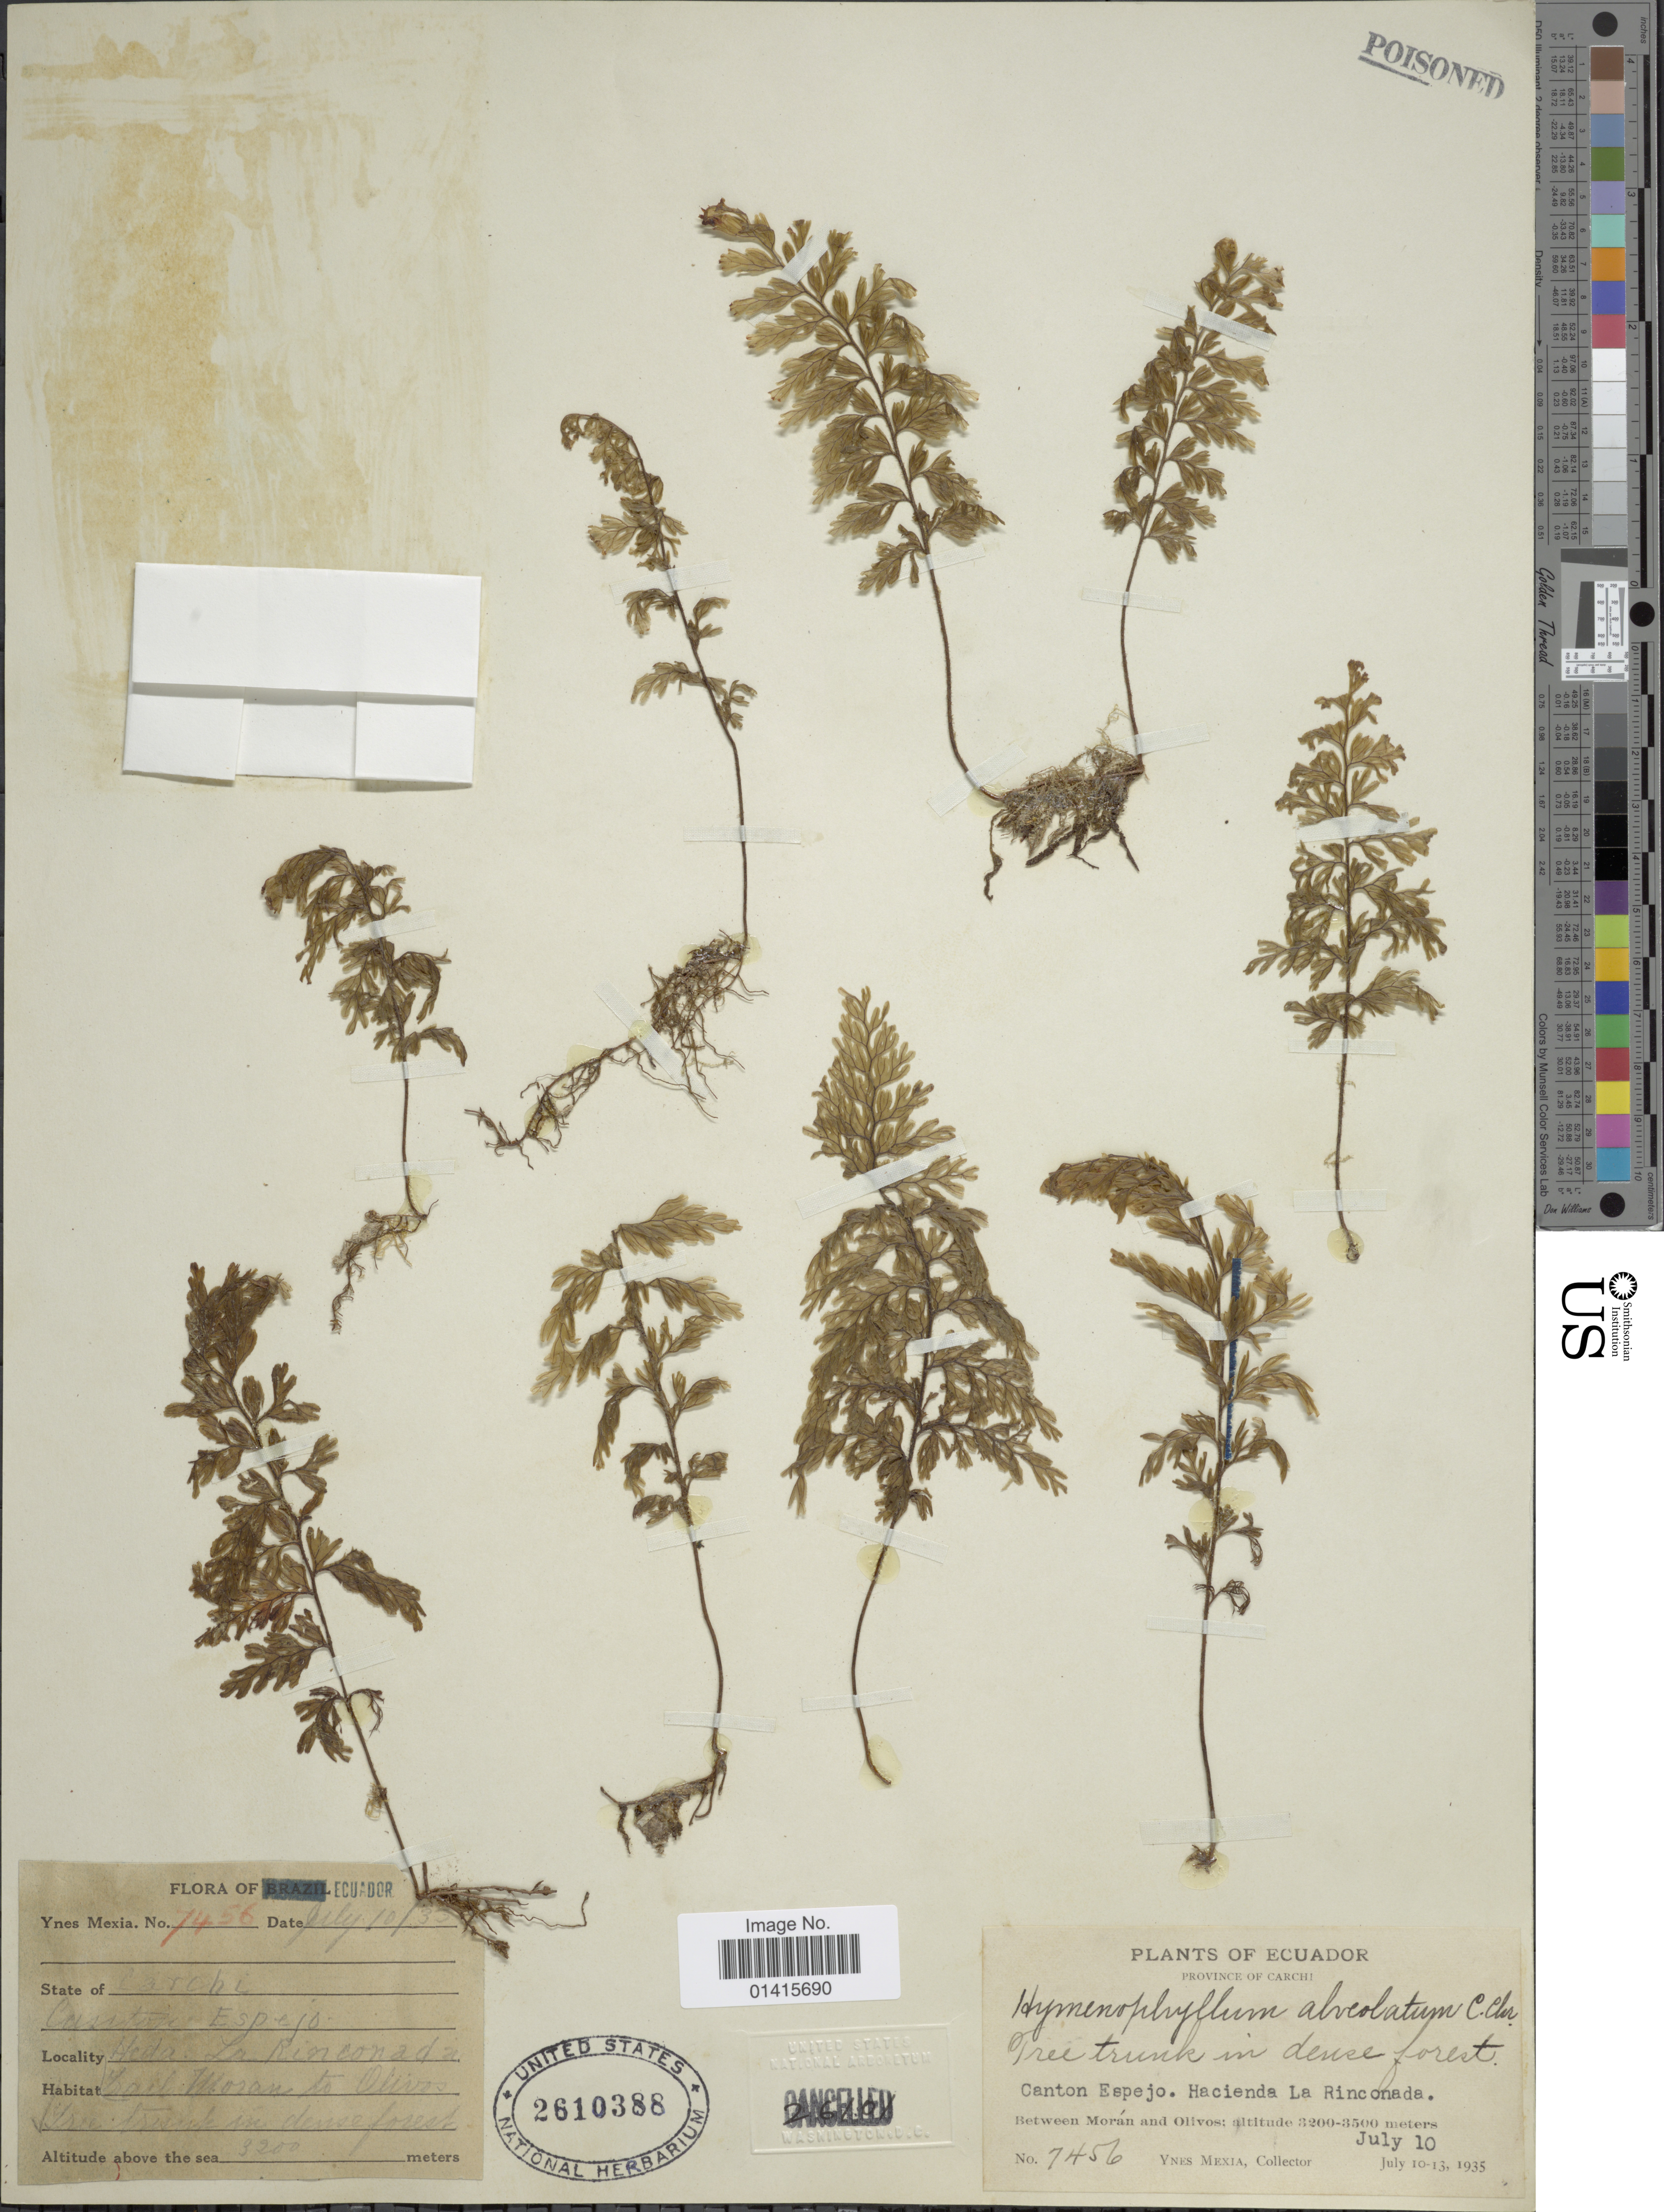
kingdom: Plantae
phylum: Tracheophyta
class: Polypodiopsida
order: Hymenophyllales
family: Hymenophyllaceae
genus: Hymenophyllum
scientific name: Hymenophyllum alveolatum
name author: C. Chr.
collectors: Y. Mexia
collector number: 7456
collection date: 1935-07-10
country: Ecuador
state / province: Carchi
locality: Province of Carchi, Canton Espejo, Hacienda La Rinconada, between Morán and Olivos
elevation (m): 3200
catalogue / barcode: US 2610388